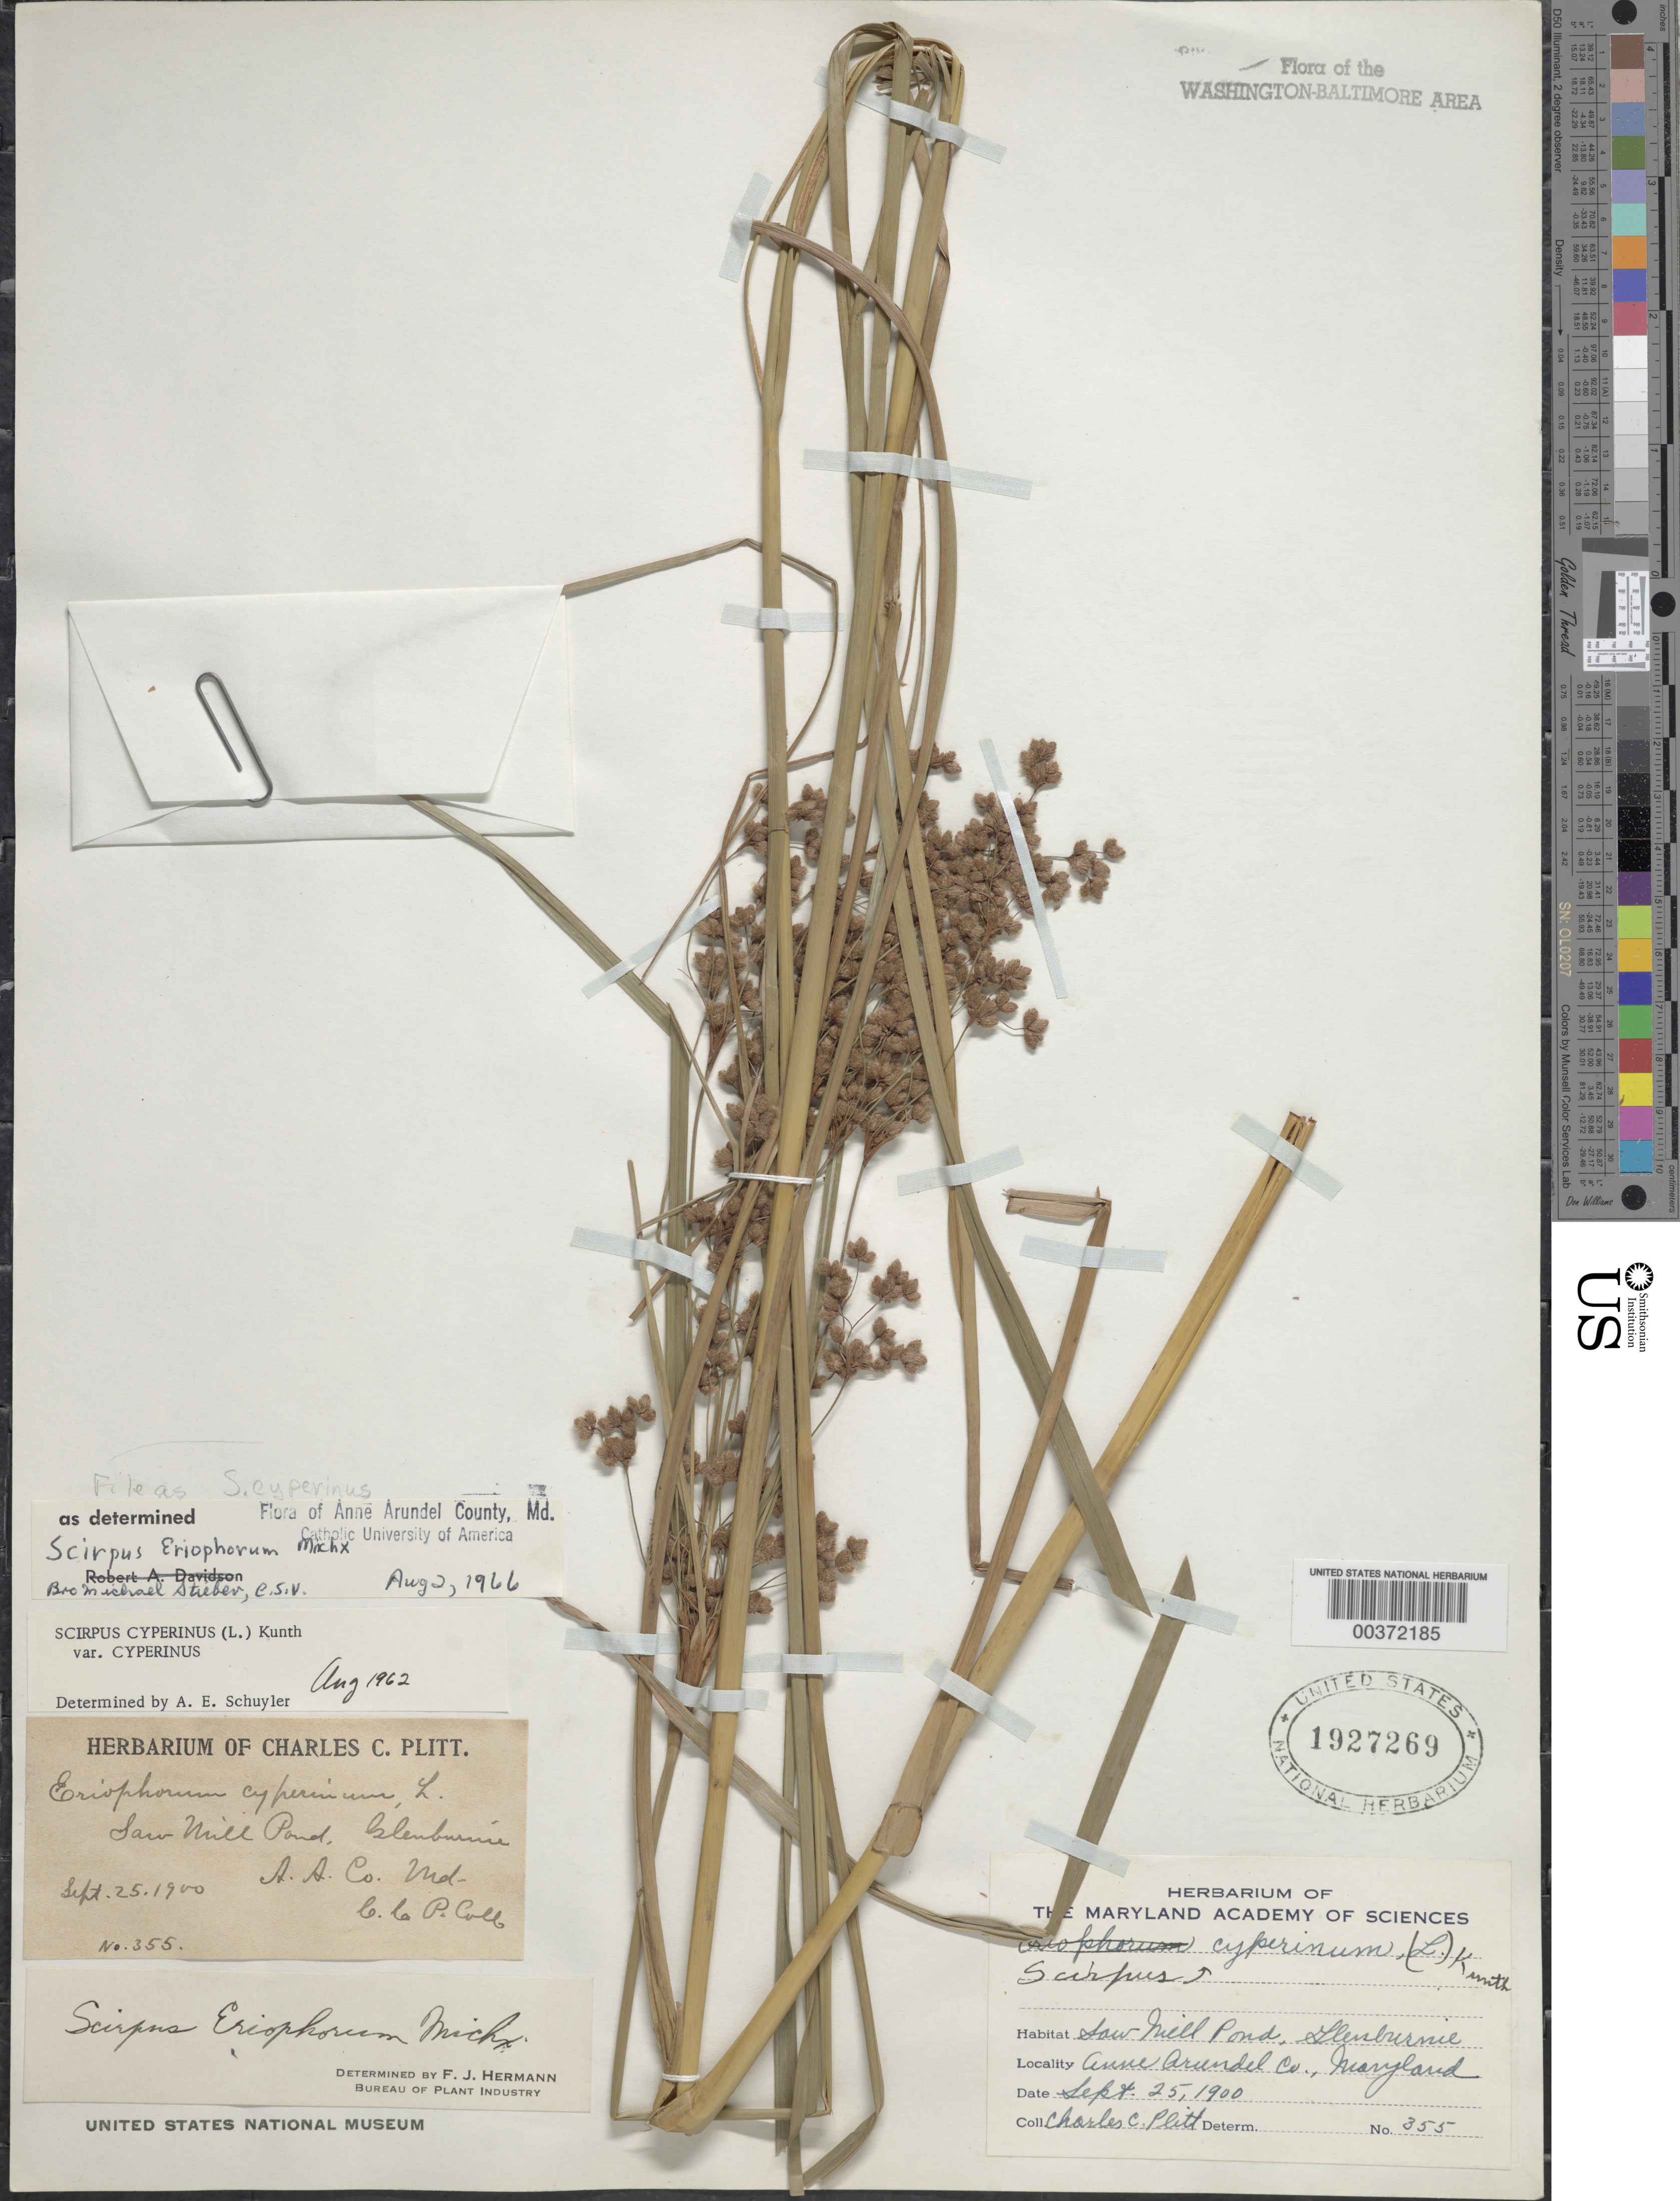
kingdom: Plantae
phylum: Tracheophyta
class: Liliopsida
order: Poales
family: Cyperaceae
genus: Scirpus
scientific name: Scirpus cyperinus (L.) Kunth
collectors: C. Plitt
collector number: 355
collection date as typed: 25 Sep 1900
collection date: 1900-09-25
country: United States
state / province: Maryland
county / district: Anne Arundel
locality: Saw Mill Pond, Glenburnie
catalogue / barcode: US 1927269